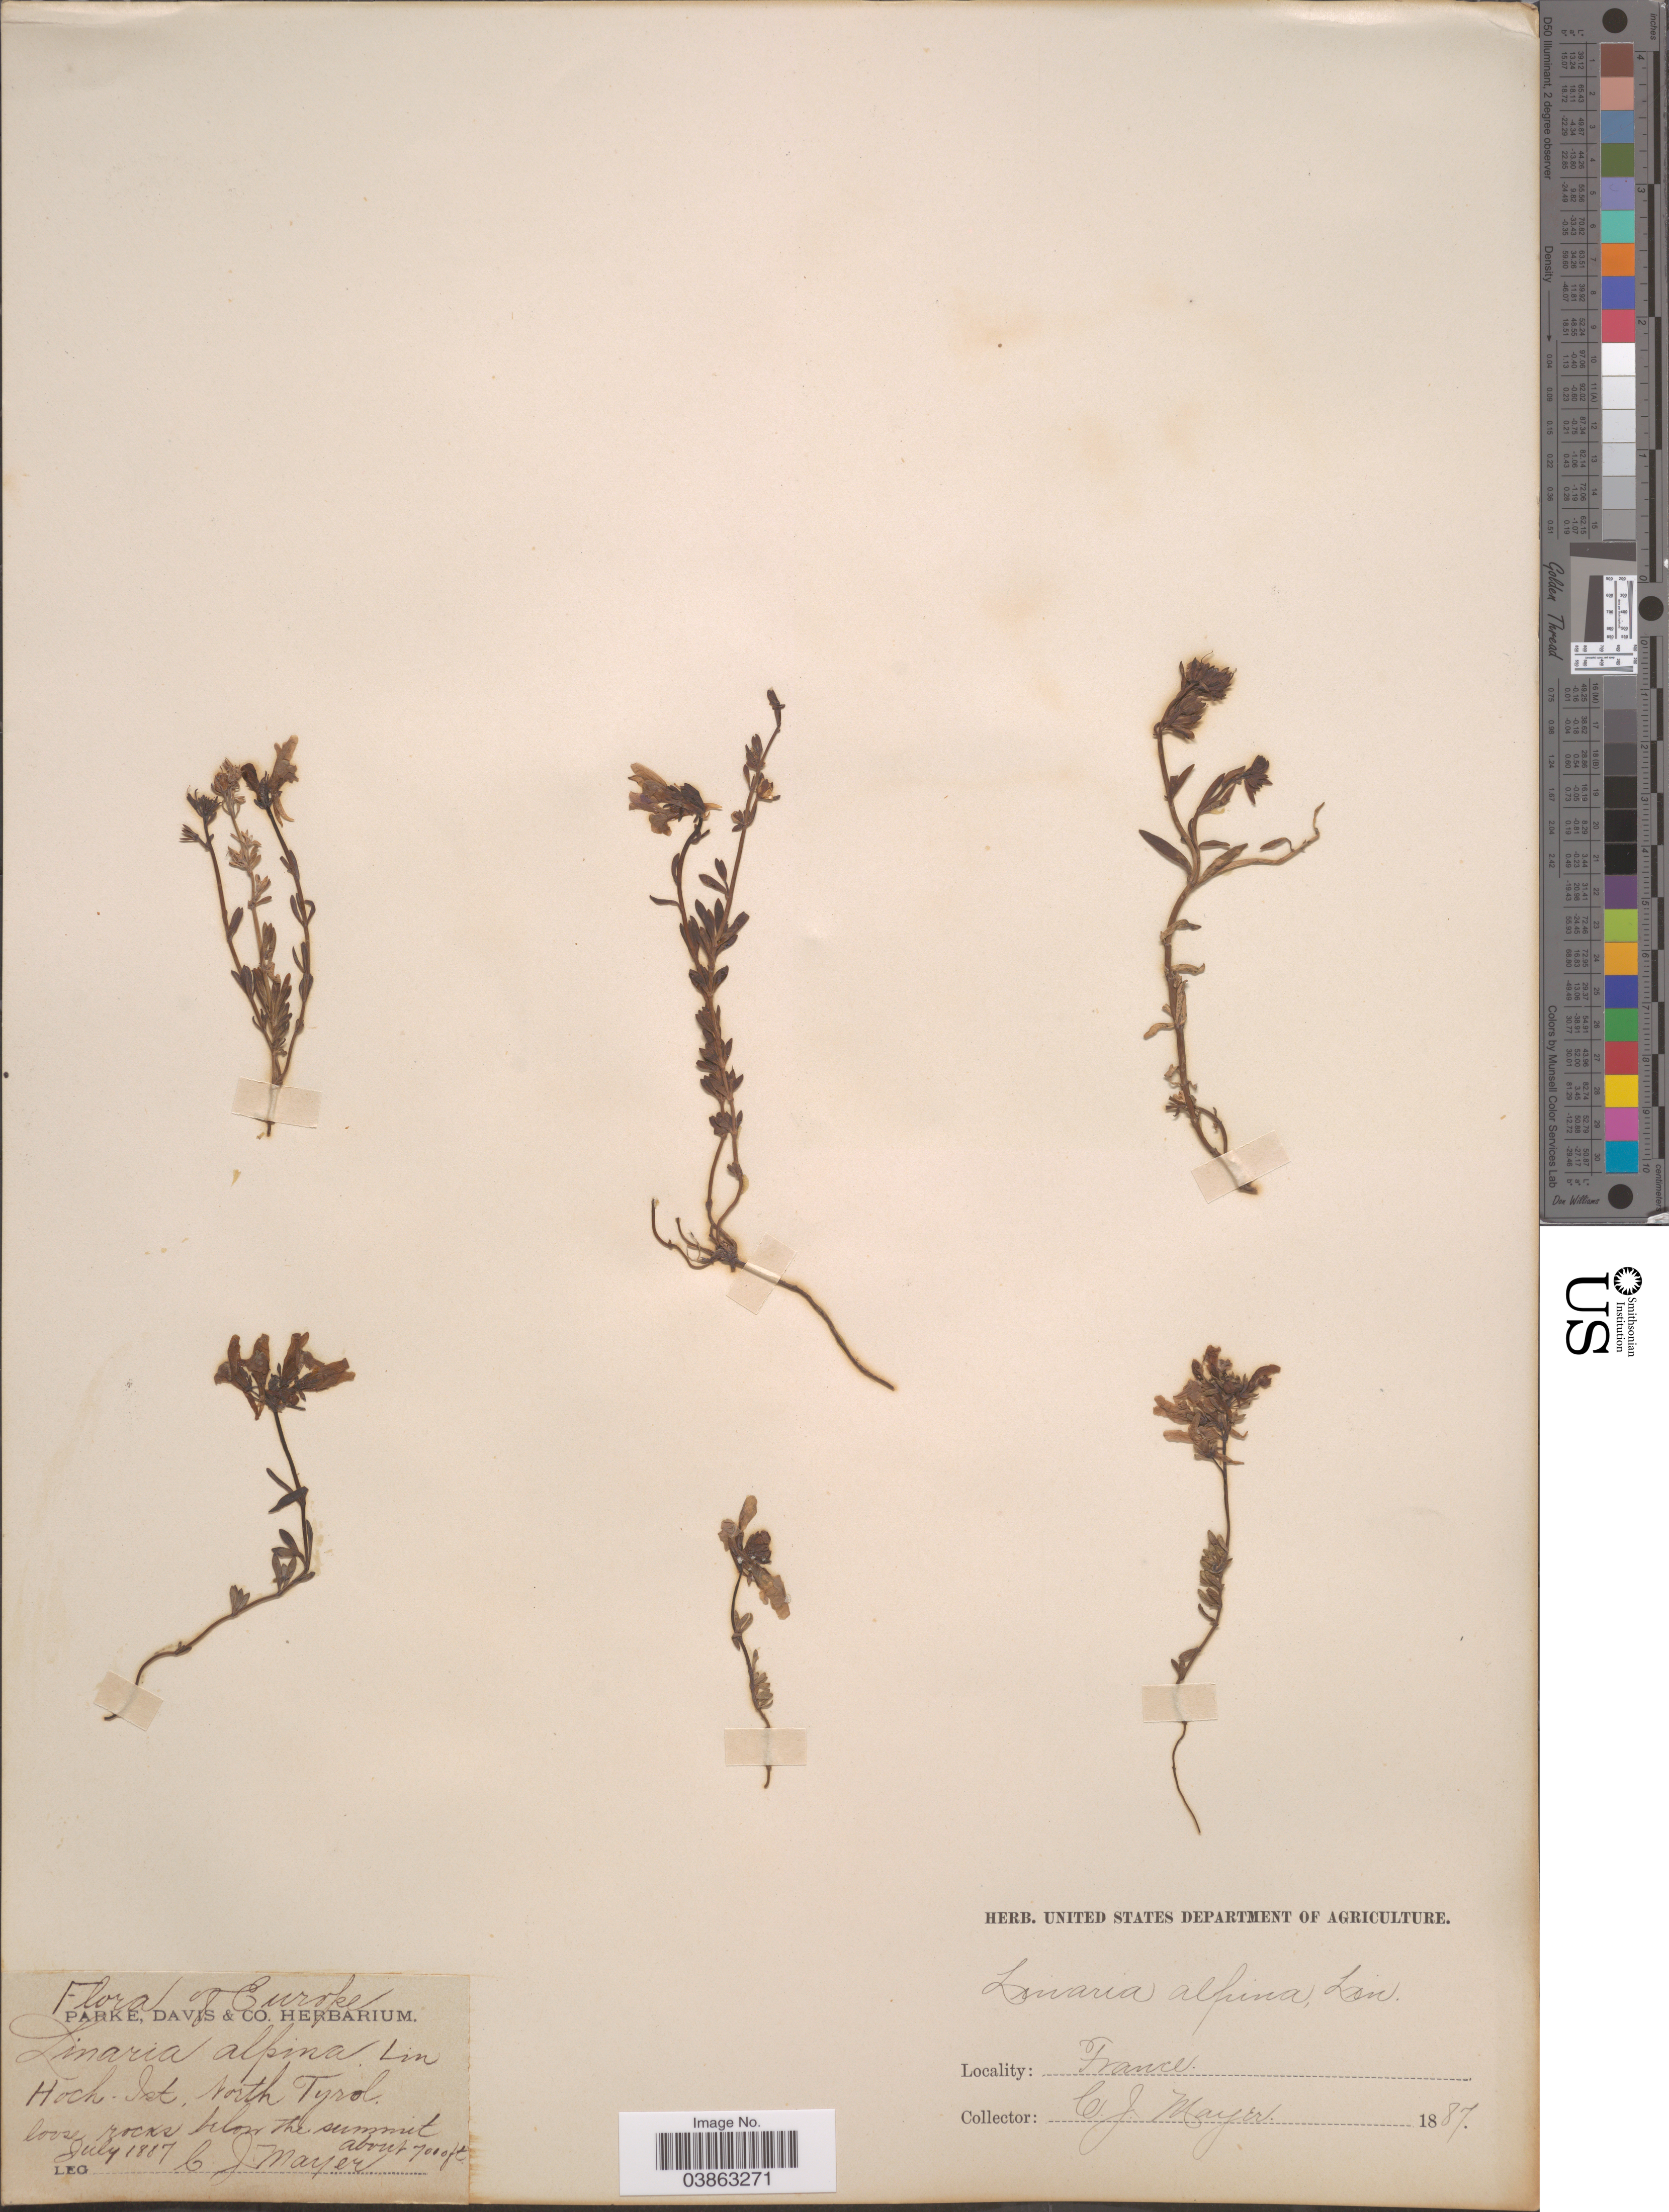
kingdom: Plantae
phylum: Tracheophyta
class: Magnoliopsida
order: Lamiales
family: Plantaginaceae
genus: Linaria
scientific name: Linaria alpina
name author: (L.) Mill.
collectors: C. Mayer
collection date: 1887-07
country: Austria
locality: Hoch. Ist. North Tyrol. Loose rocks below the summit.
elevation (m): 2134